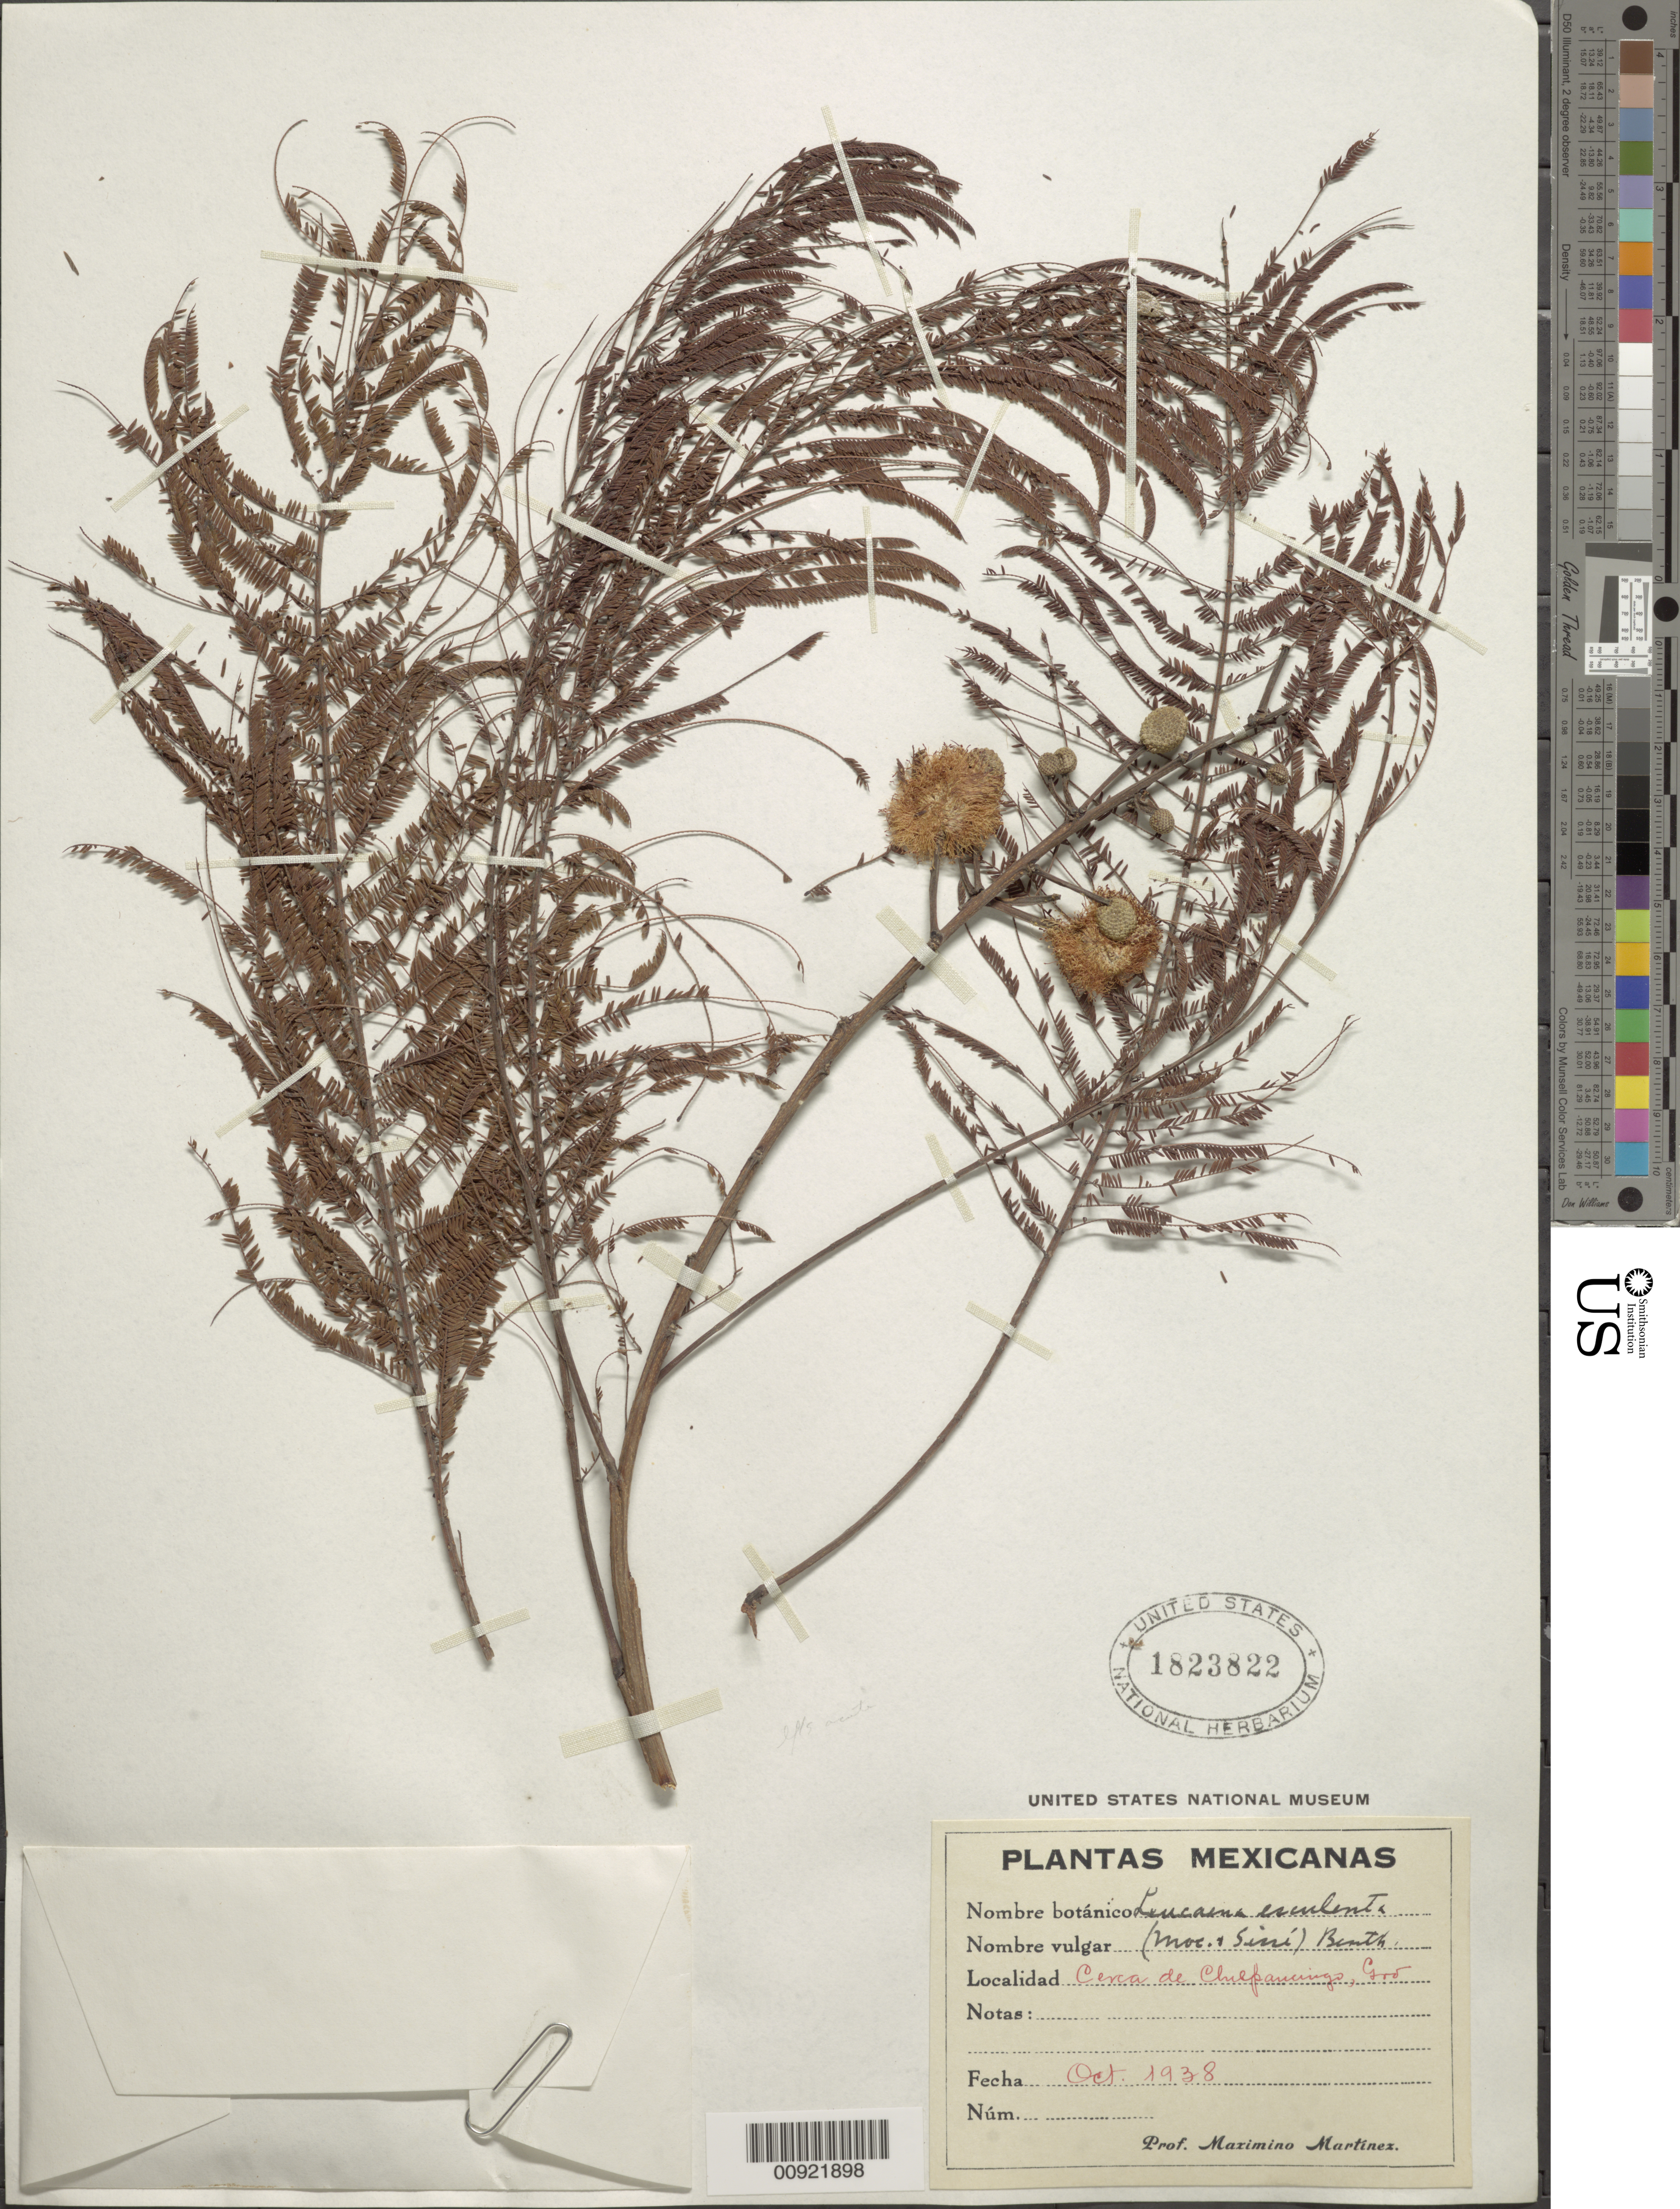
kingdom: Plantae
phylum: Tracheophyta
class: Magnoliopsida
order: Fabales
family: Fabaceae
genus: Leucaena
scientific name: Leucaena esculenta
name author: (Moc. & Sessé ex DC.) Benth.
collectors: M. Martinez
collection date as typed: Oct 1938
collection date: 1938-10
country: Mexico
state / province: Guerrero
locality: Cerca de Chilpancingo, Guerrero.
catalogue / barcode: US 1823822